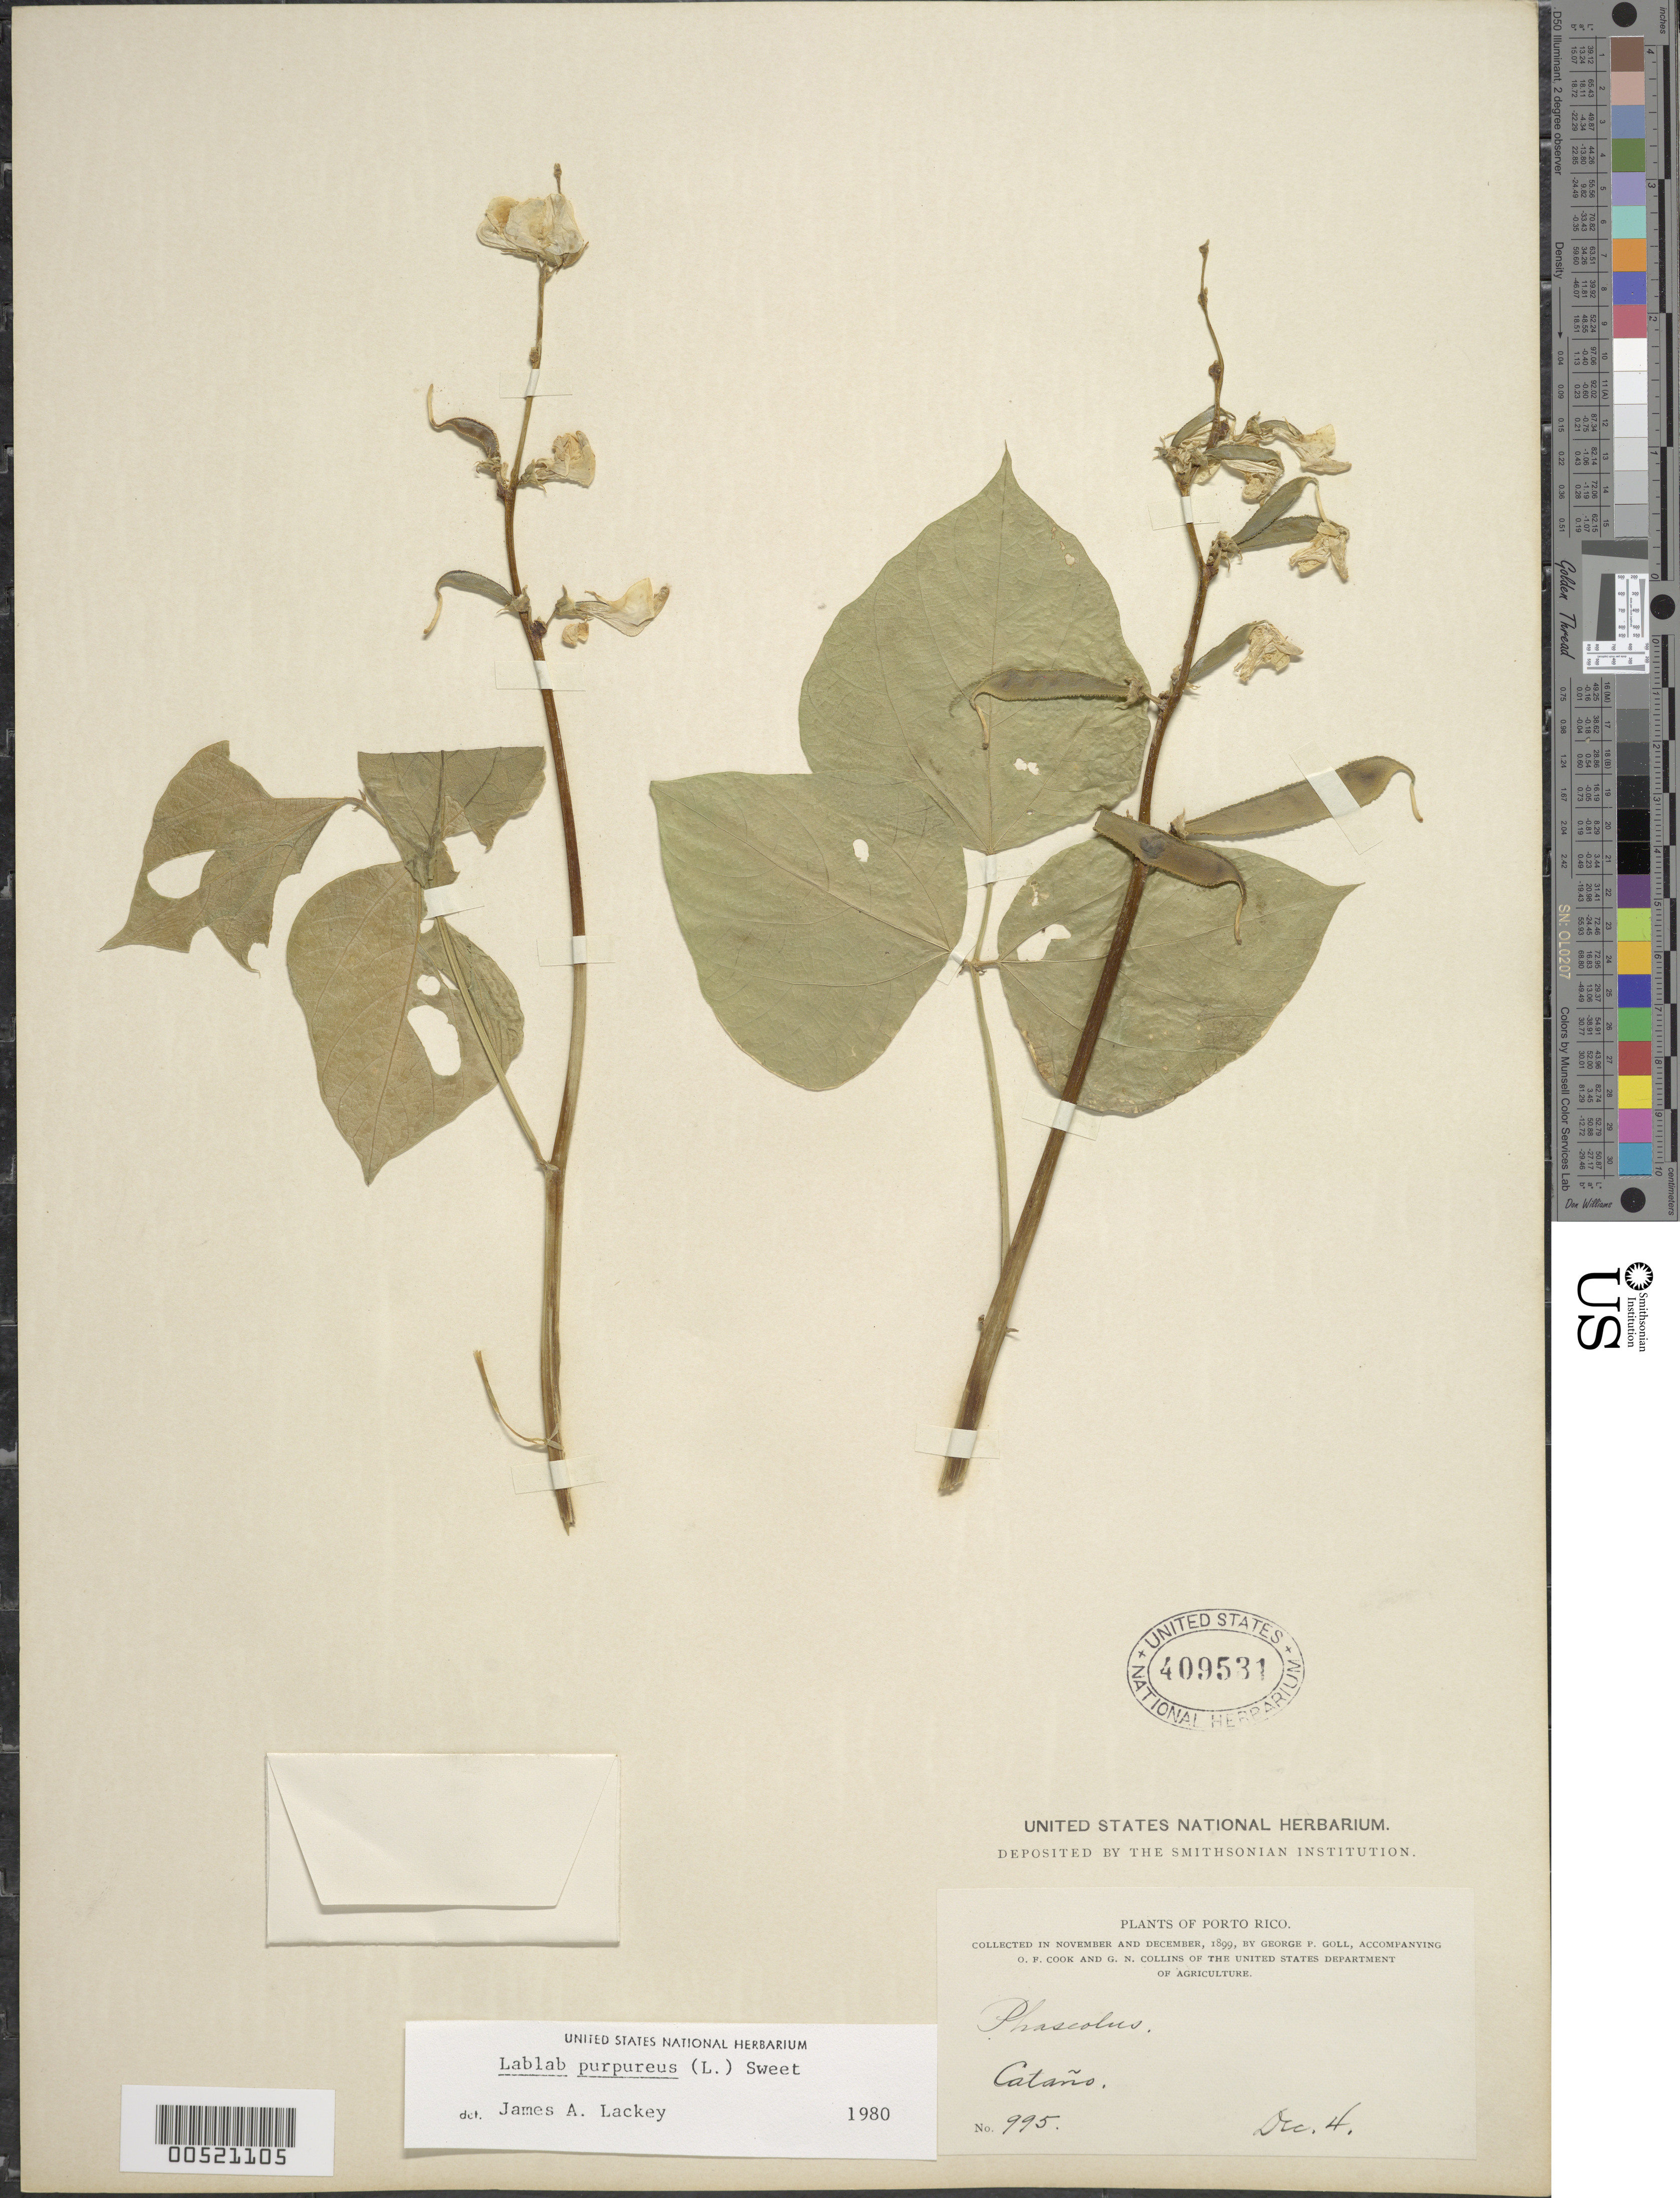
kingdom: Plantae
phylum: Tracheophyta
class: Magnoliopsida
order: Fabales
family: Fabaceae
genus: Lablab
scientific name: Lablab purpureus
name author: (L.) Sweet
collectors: G. Goll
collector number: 995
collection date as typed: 04 Dec 1899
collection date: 1899-12-04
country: Puerto Rico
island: Greater Antilles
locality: Cataño.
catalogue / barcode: US 409531